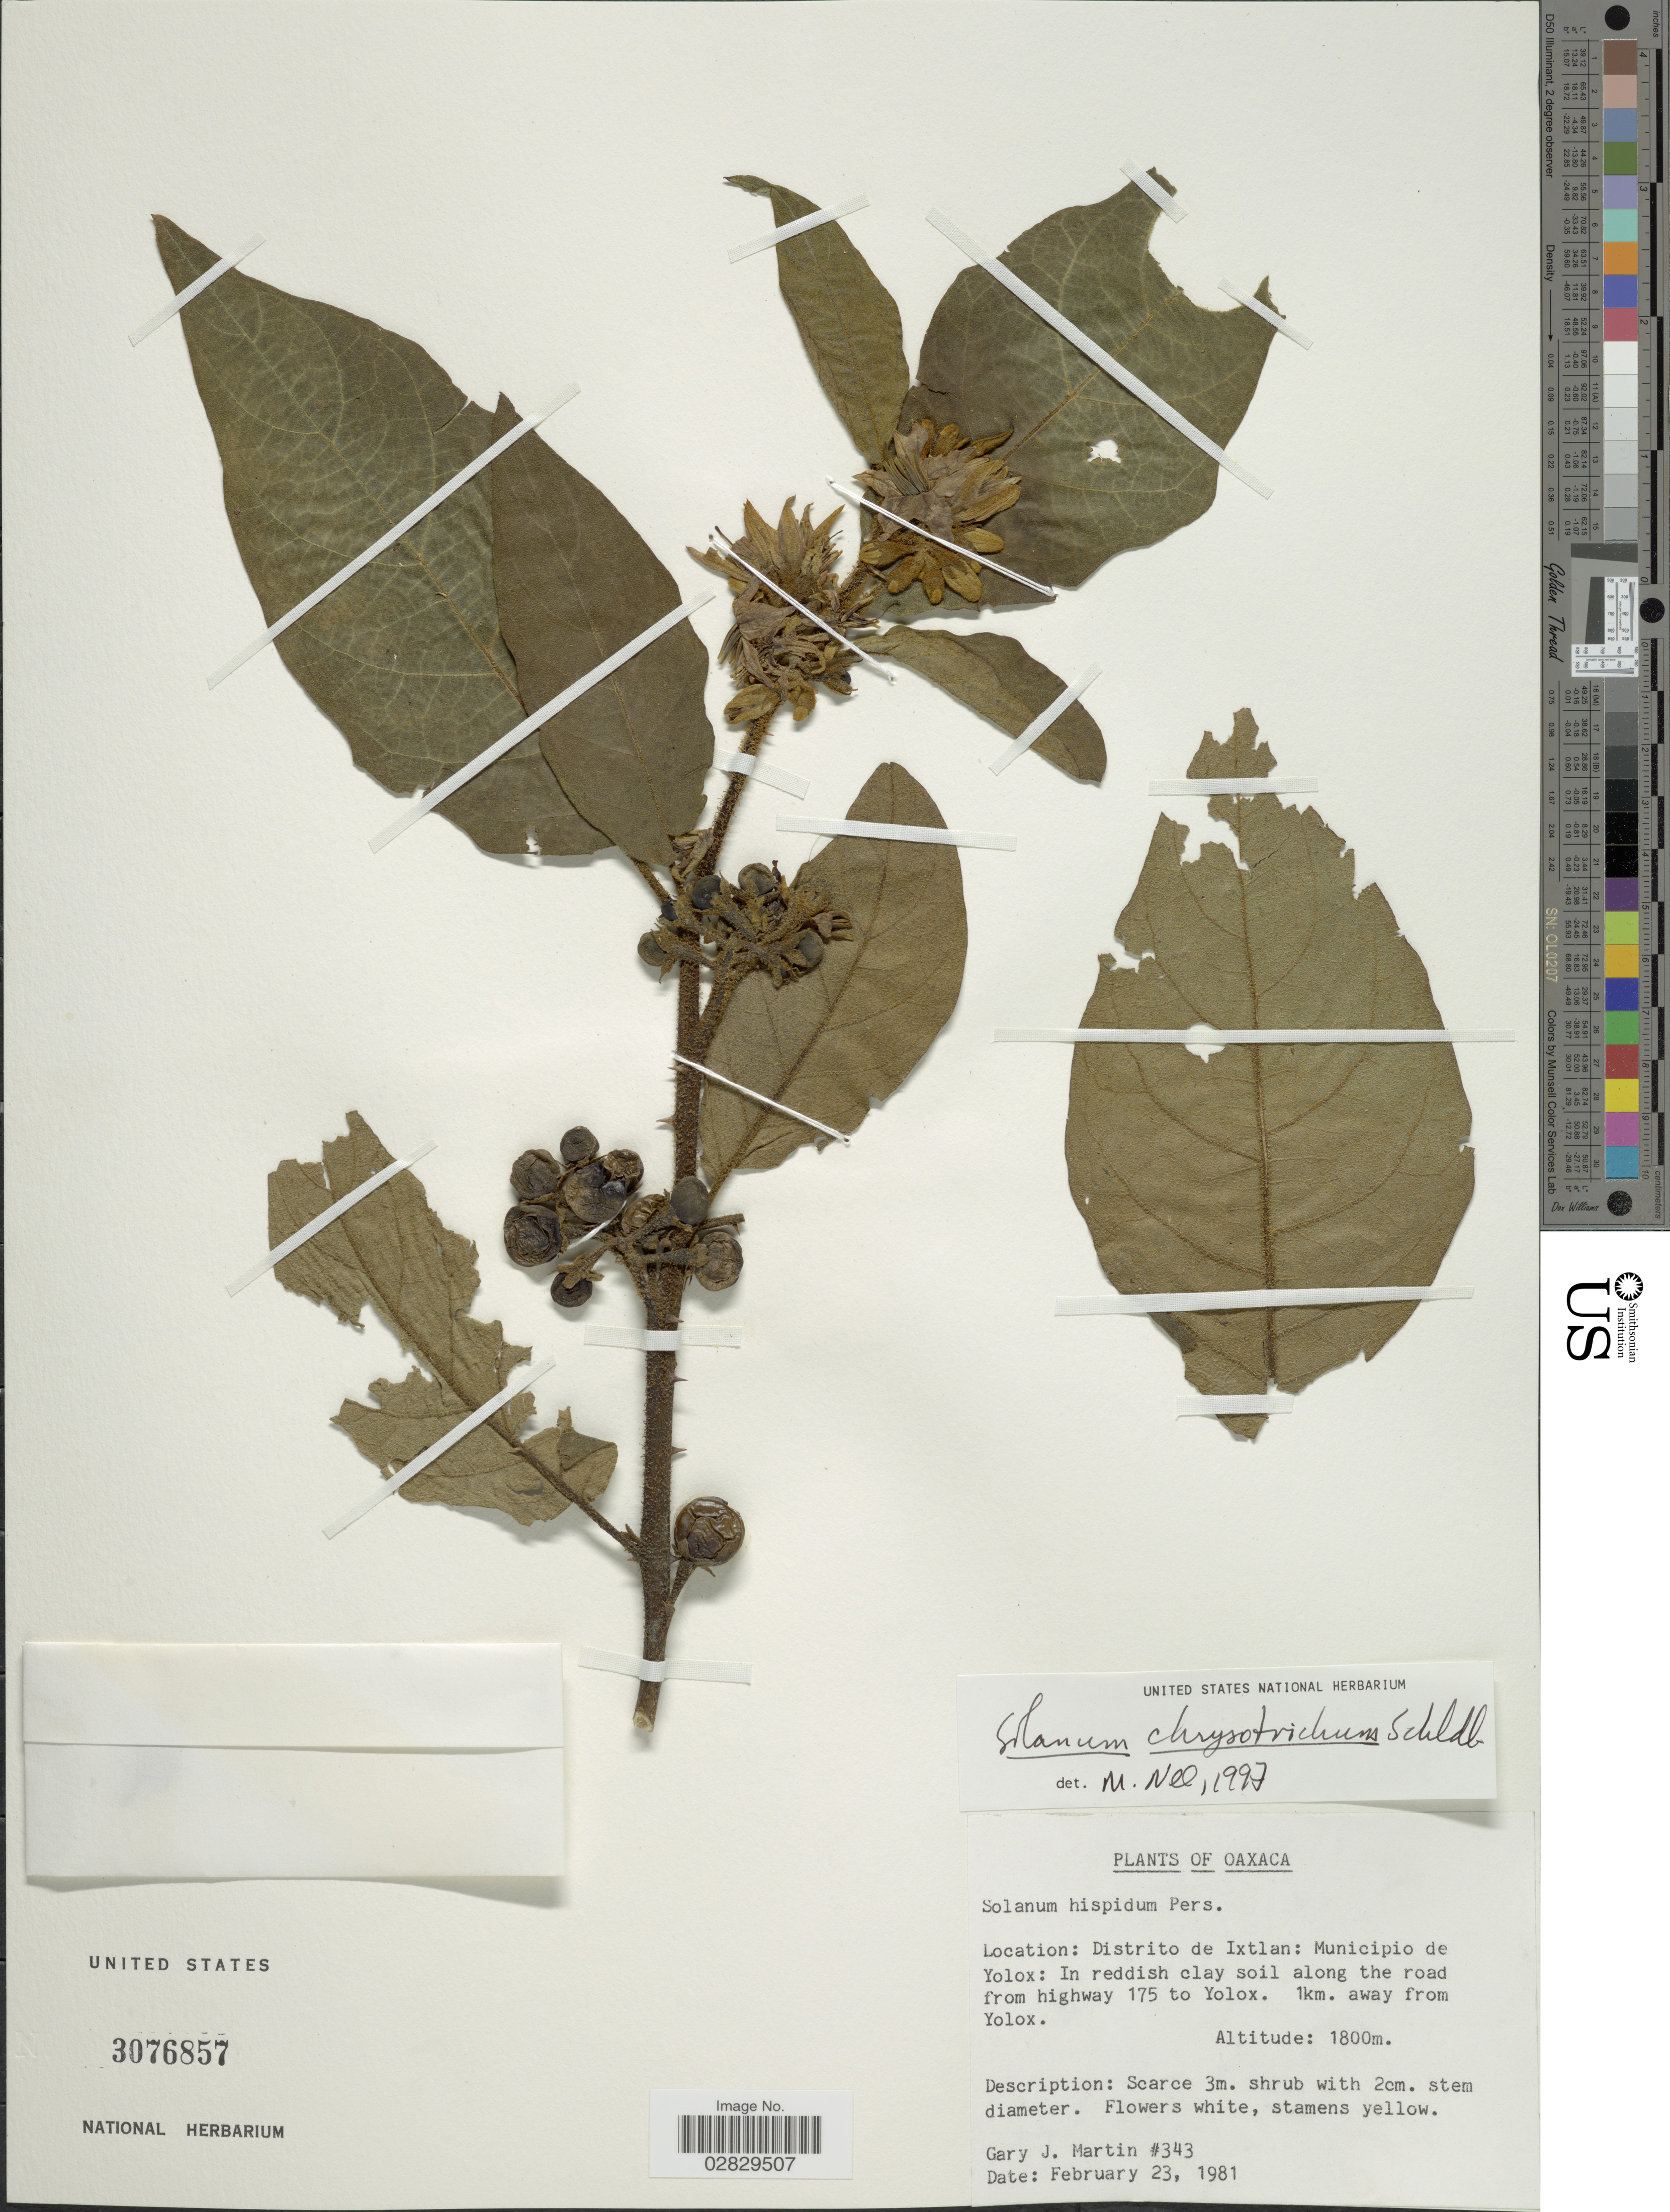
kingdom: Plantae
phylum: Tracheophyta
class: Magnoliopsida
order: Solanales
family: Solanaceae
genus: Solanum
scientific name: Solanum chrysotrichum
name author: Schltdl.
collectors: G. J. Martin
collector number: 343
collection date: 1981-02-23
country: Mexico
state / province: Oaxaca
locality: Distrito de Ixtlan: Municipio de Yolox: In reddish clay soil along the road from highway 175 to Yolox. 1km. away from Yolox.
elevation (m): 1800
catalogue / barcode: US 3076857